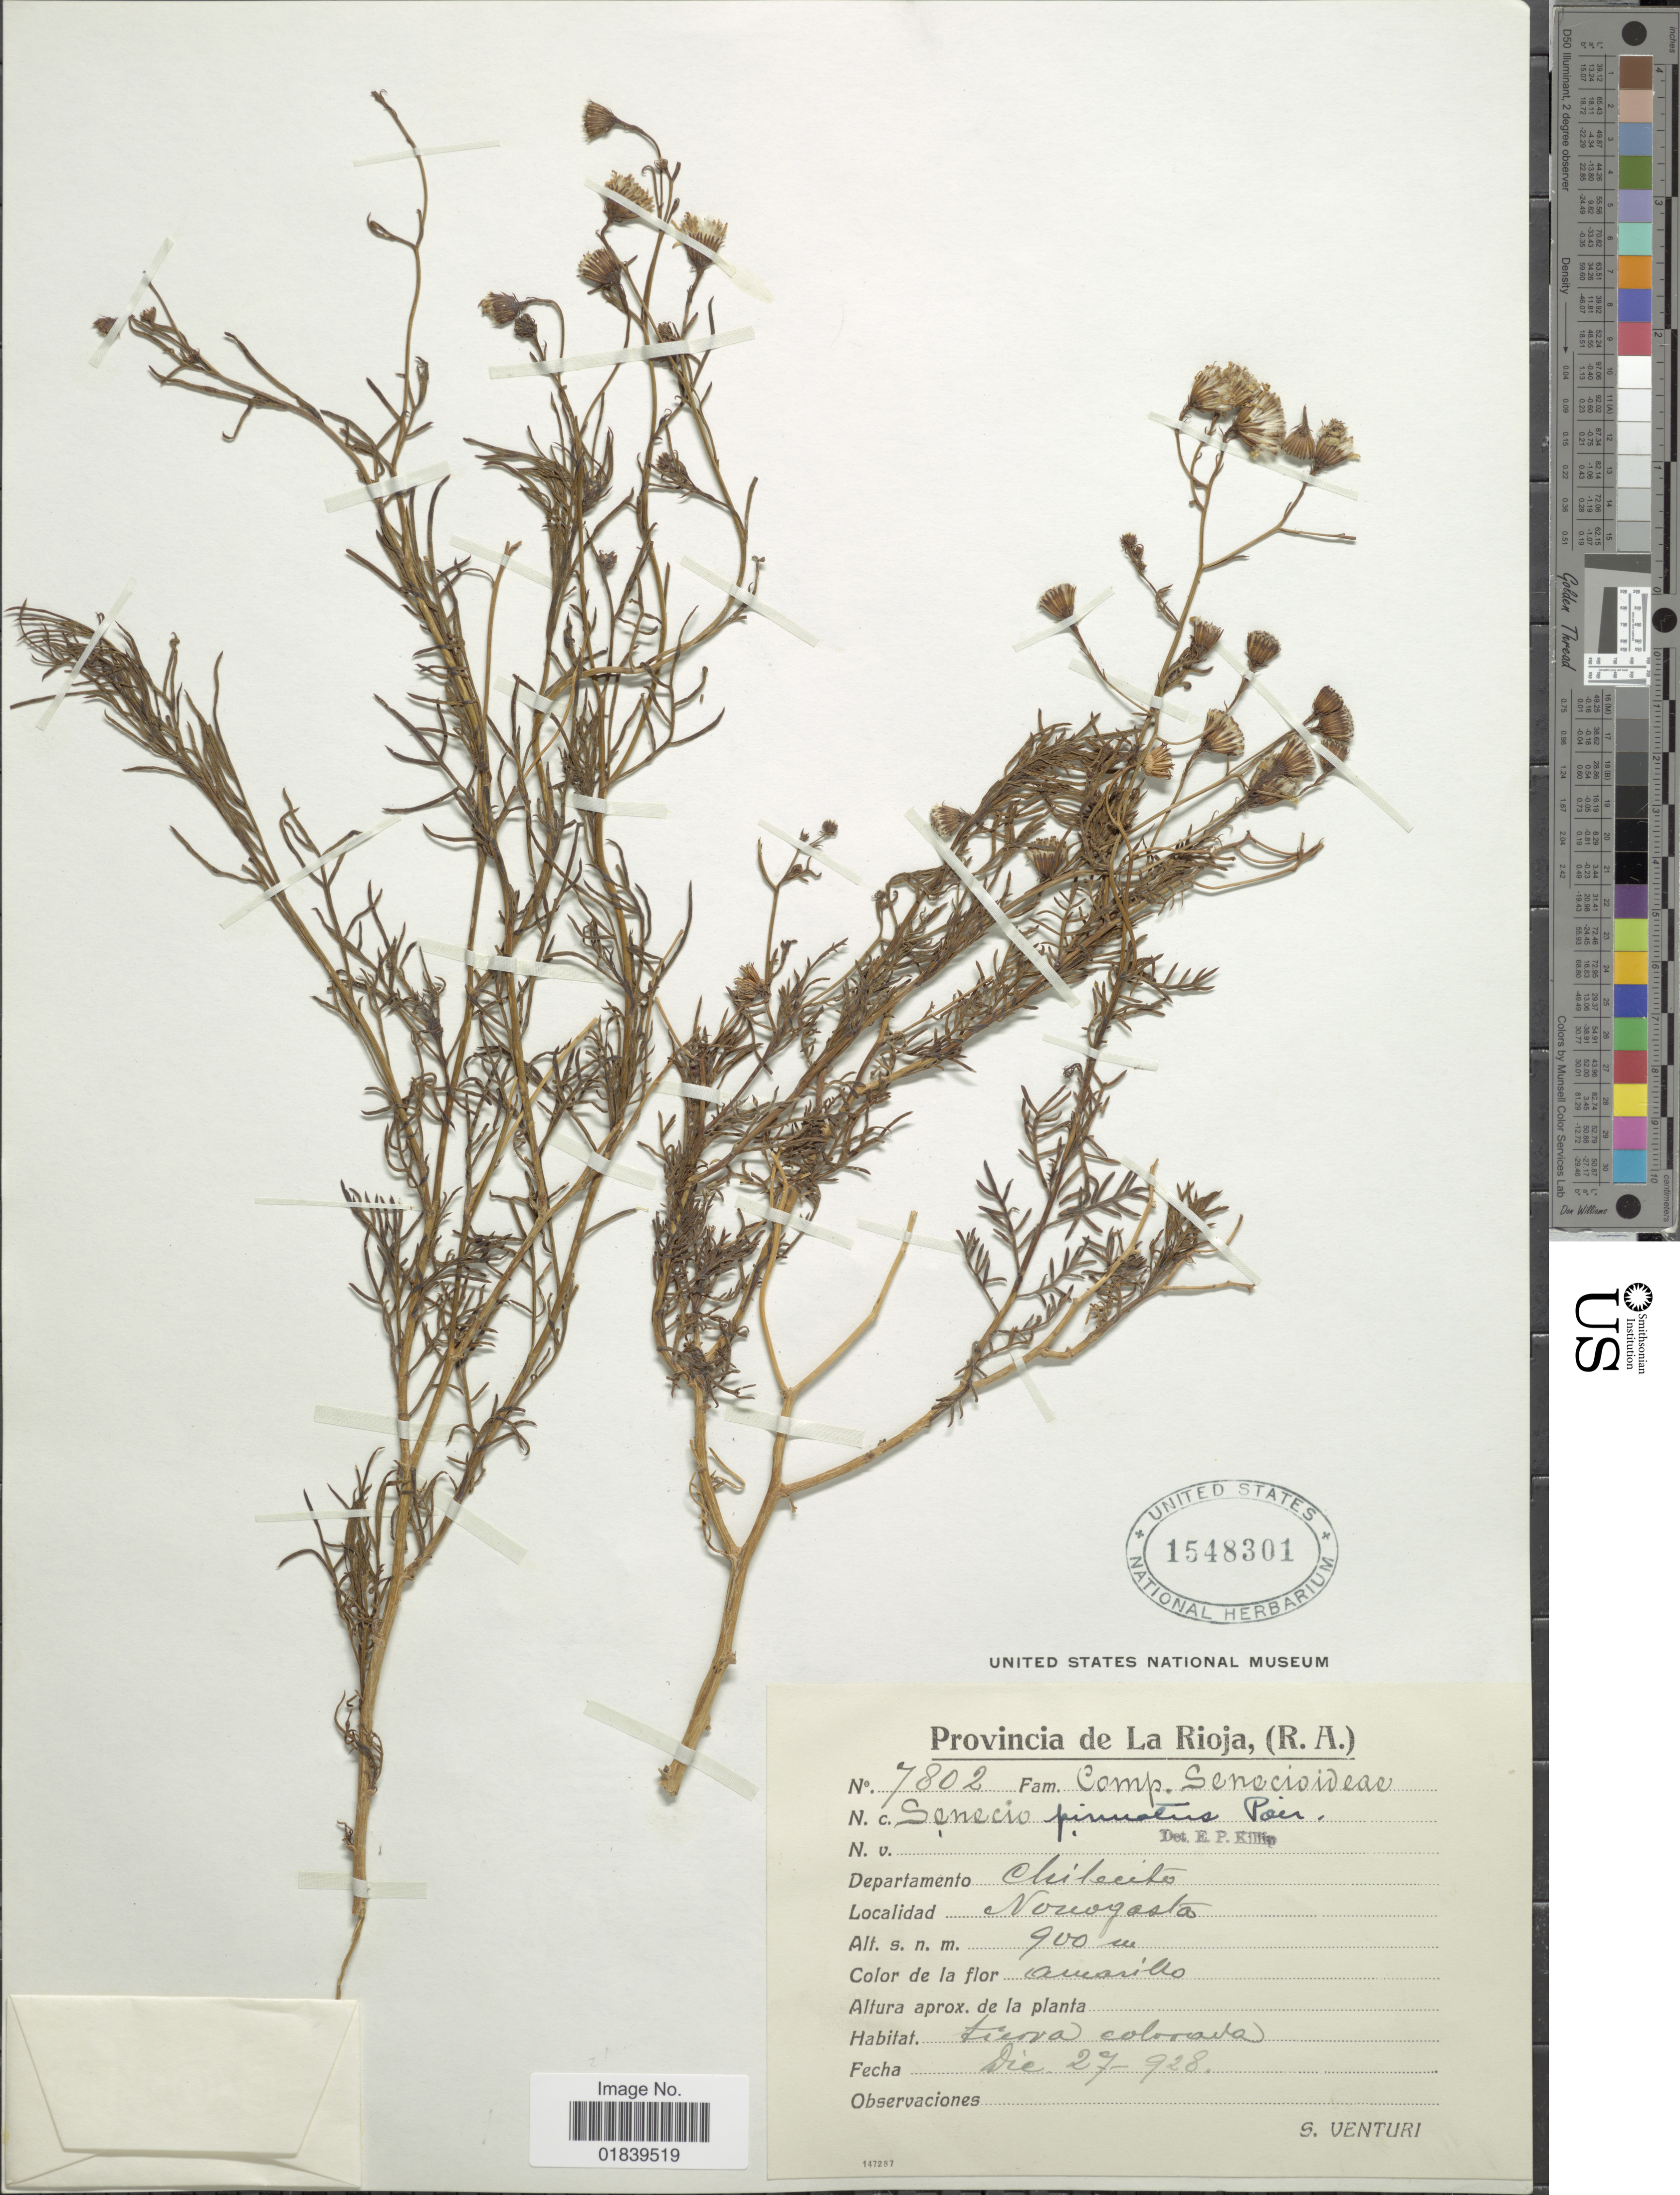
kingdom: Plantae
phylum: Tracheophyta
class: Magnoliopsida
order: Asterales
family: Asteraceae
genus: Senecio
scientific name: Senecio pinnatus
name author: Poir.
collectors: S. Venturi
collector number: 7802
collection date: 1928-12-27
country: Argentina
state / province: La Rioja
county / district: Chilecito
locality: Nonogasta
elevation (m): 900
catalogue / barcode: US 1548301